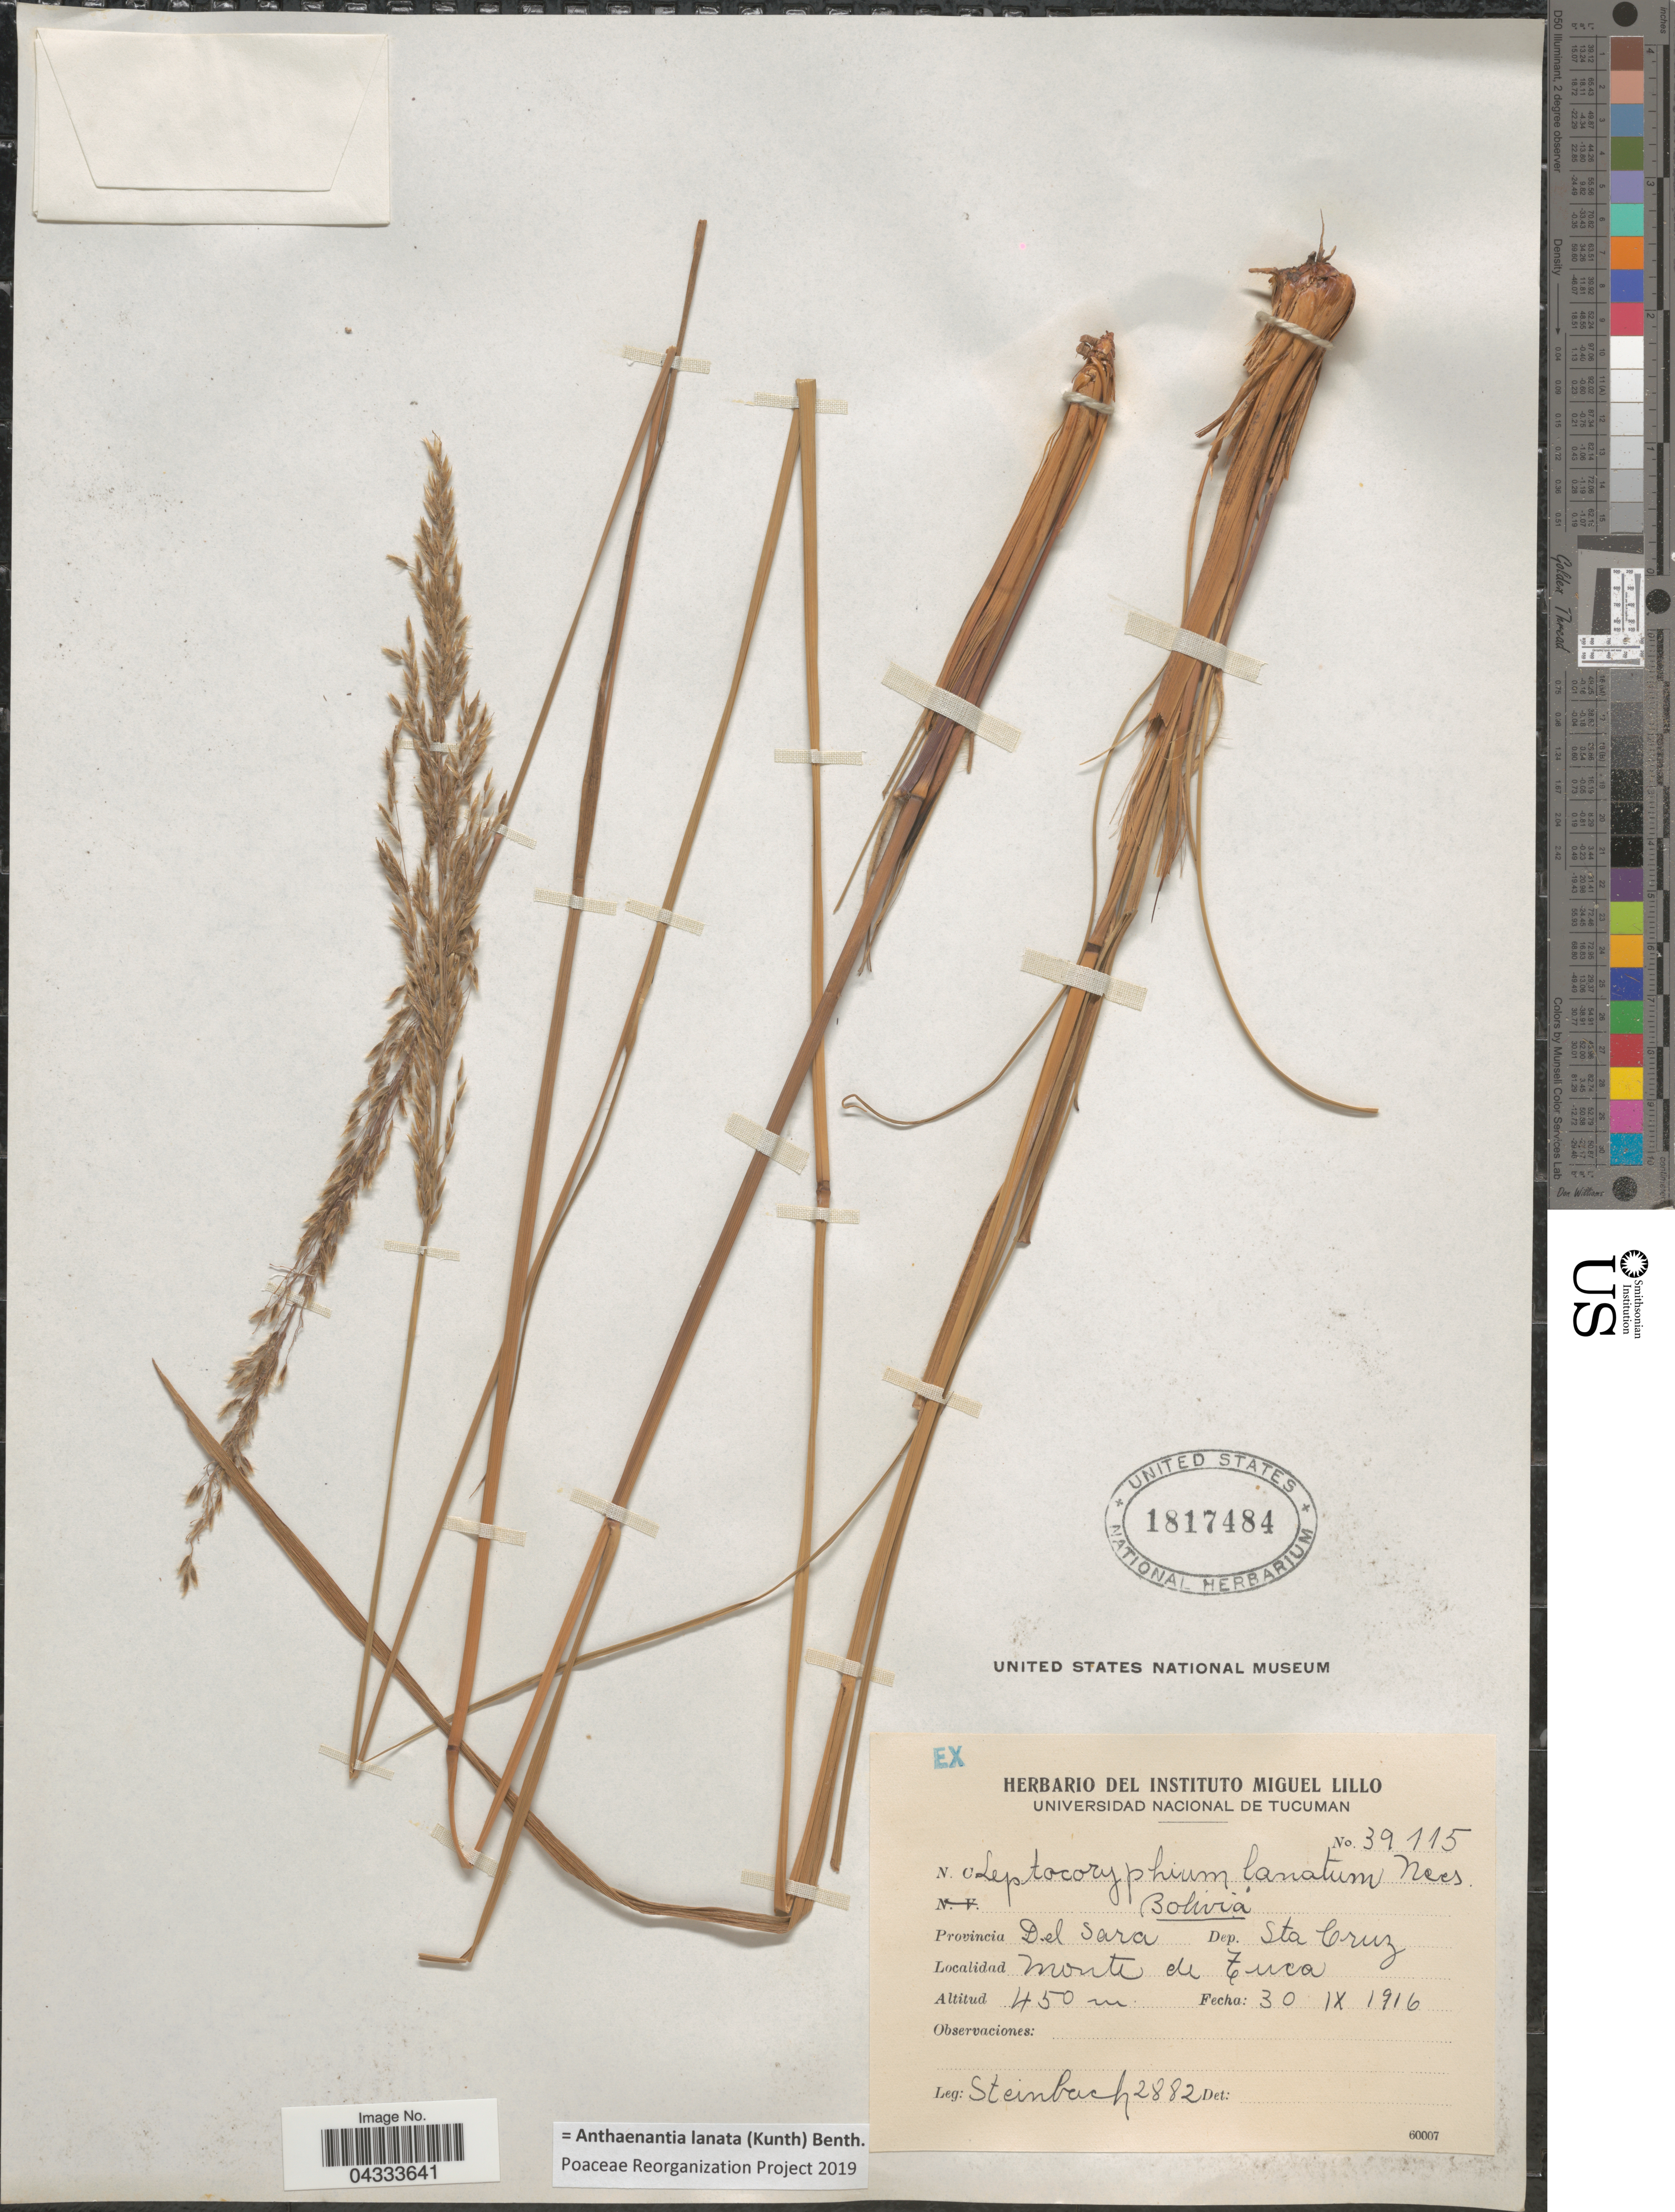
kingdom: Plantae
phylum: Tracheophyta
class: Liliopsida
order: Poales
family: Poaceae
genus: Anthaenantia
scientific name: Anthaenantia lanata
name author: (Kunth) Benth.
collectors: Steinbach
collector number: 2882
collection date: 1916-09-30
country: Bolivia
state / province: Santa Cruz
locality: Provincia Del Sara. Dep. Sta Cruz. Monte de Zuca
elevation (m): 450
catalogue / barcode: US 1817484